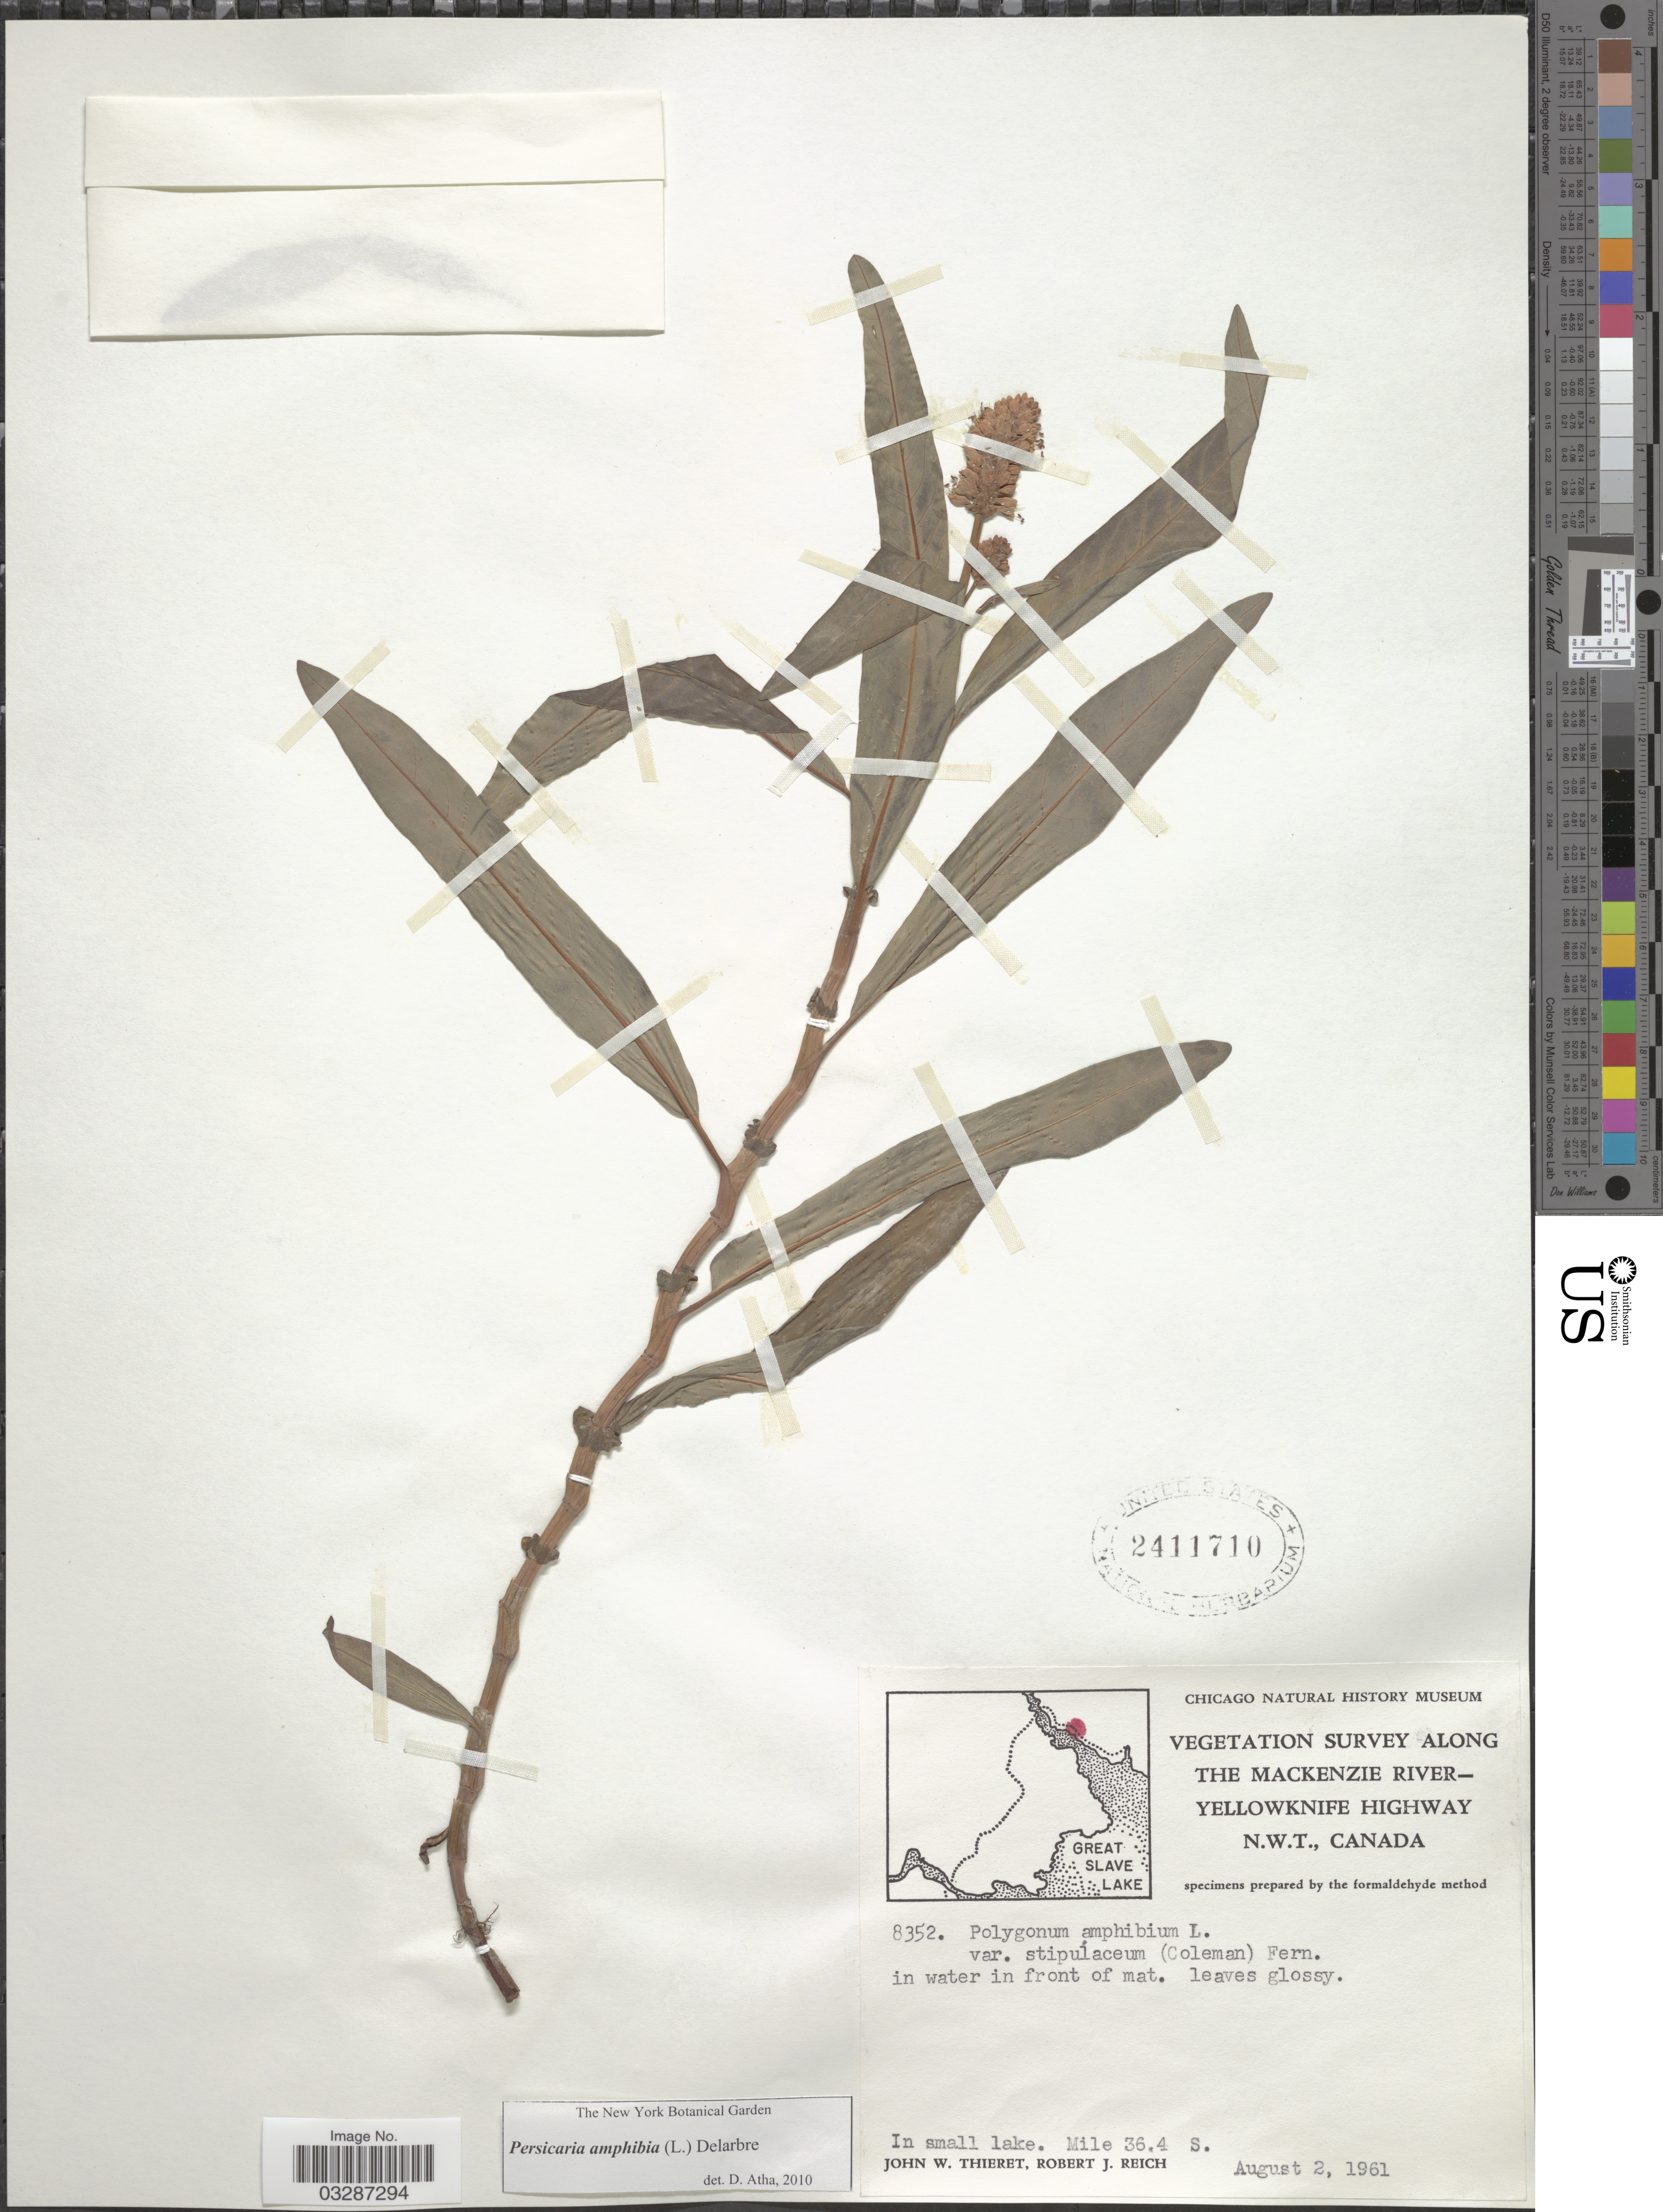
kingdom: Plantae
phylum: Tracheophyta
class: Magnoliopsida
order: Caryophyllales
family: Polygonaceae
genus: Persicaria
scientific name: Persicaria amphibia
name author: (L.) Delarbre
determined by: Atha, D. E.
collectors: J. W. Thieret & R. Reich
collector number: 8352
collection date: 1961-08-02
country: Canada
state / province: Northwest Territories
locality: Along the Mackenzie River- Yellowknife Highway. In small lake. Mile 36.4 S.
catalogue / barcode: US 2411710